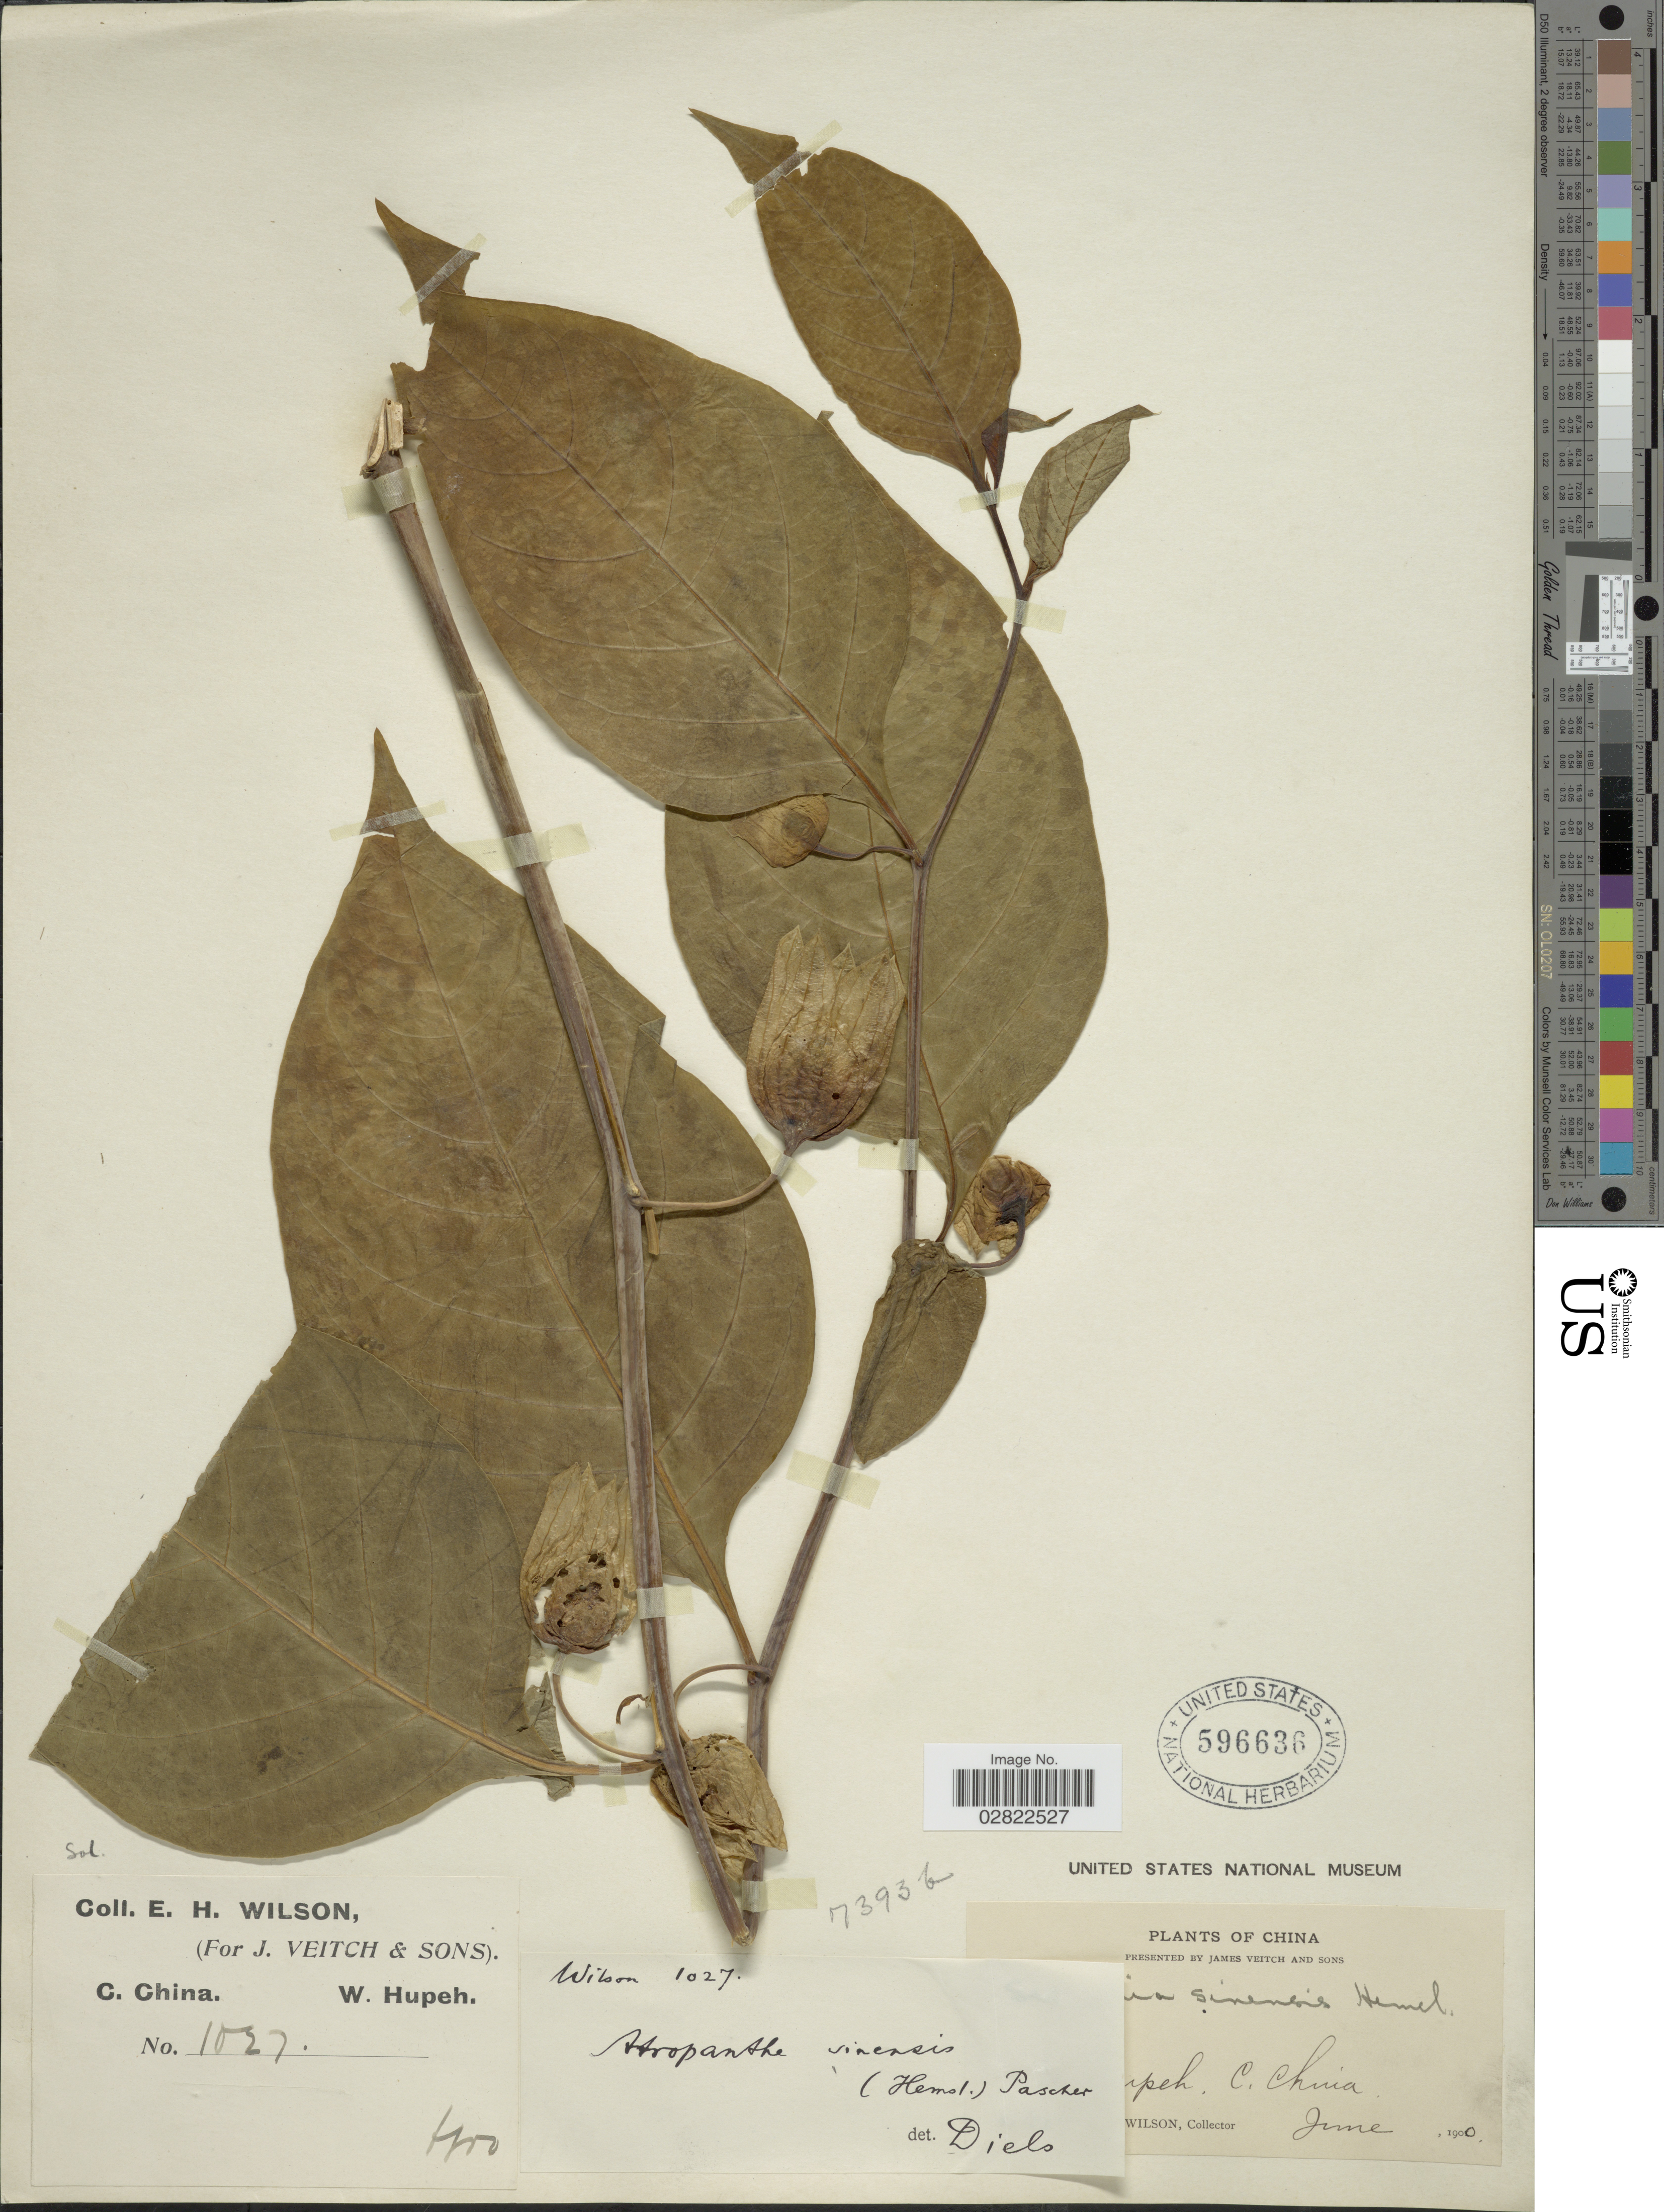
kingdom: Plantae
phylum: Tracheophyta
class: Magnoliopsida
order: Solanales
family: Solanaceae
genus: Atropanthe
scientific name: Atropanthe sinensis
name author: (Hemsl.) Pascher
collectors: E. Wilson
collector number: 1027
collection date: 1900-06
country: China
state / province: Hubei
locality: C. China, W. Hupeh.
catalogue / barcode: US 596636